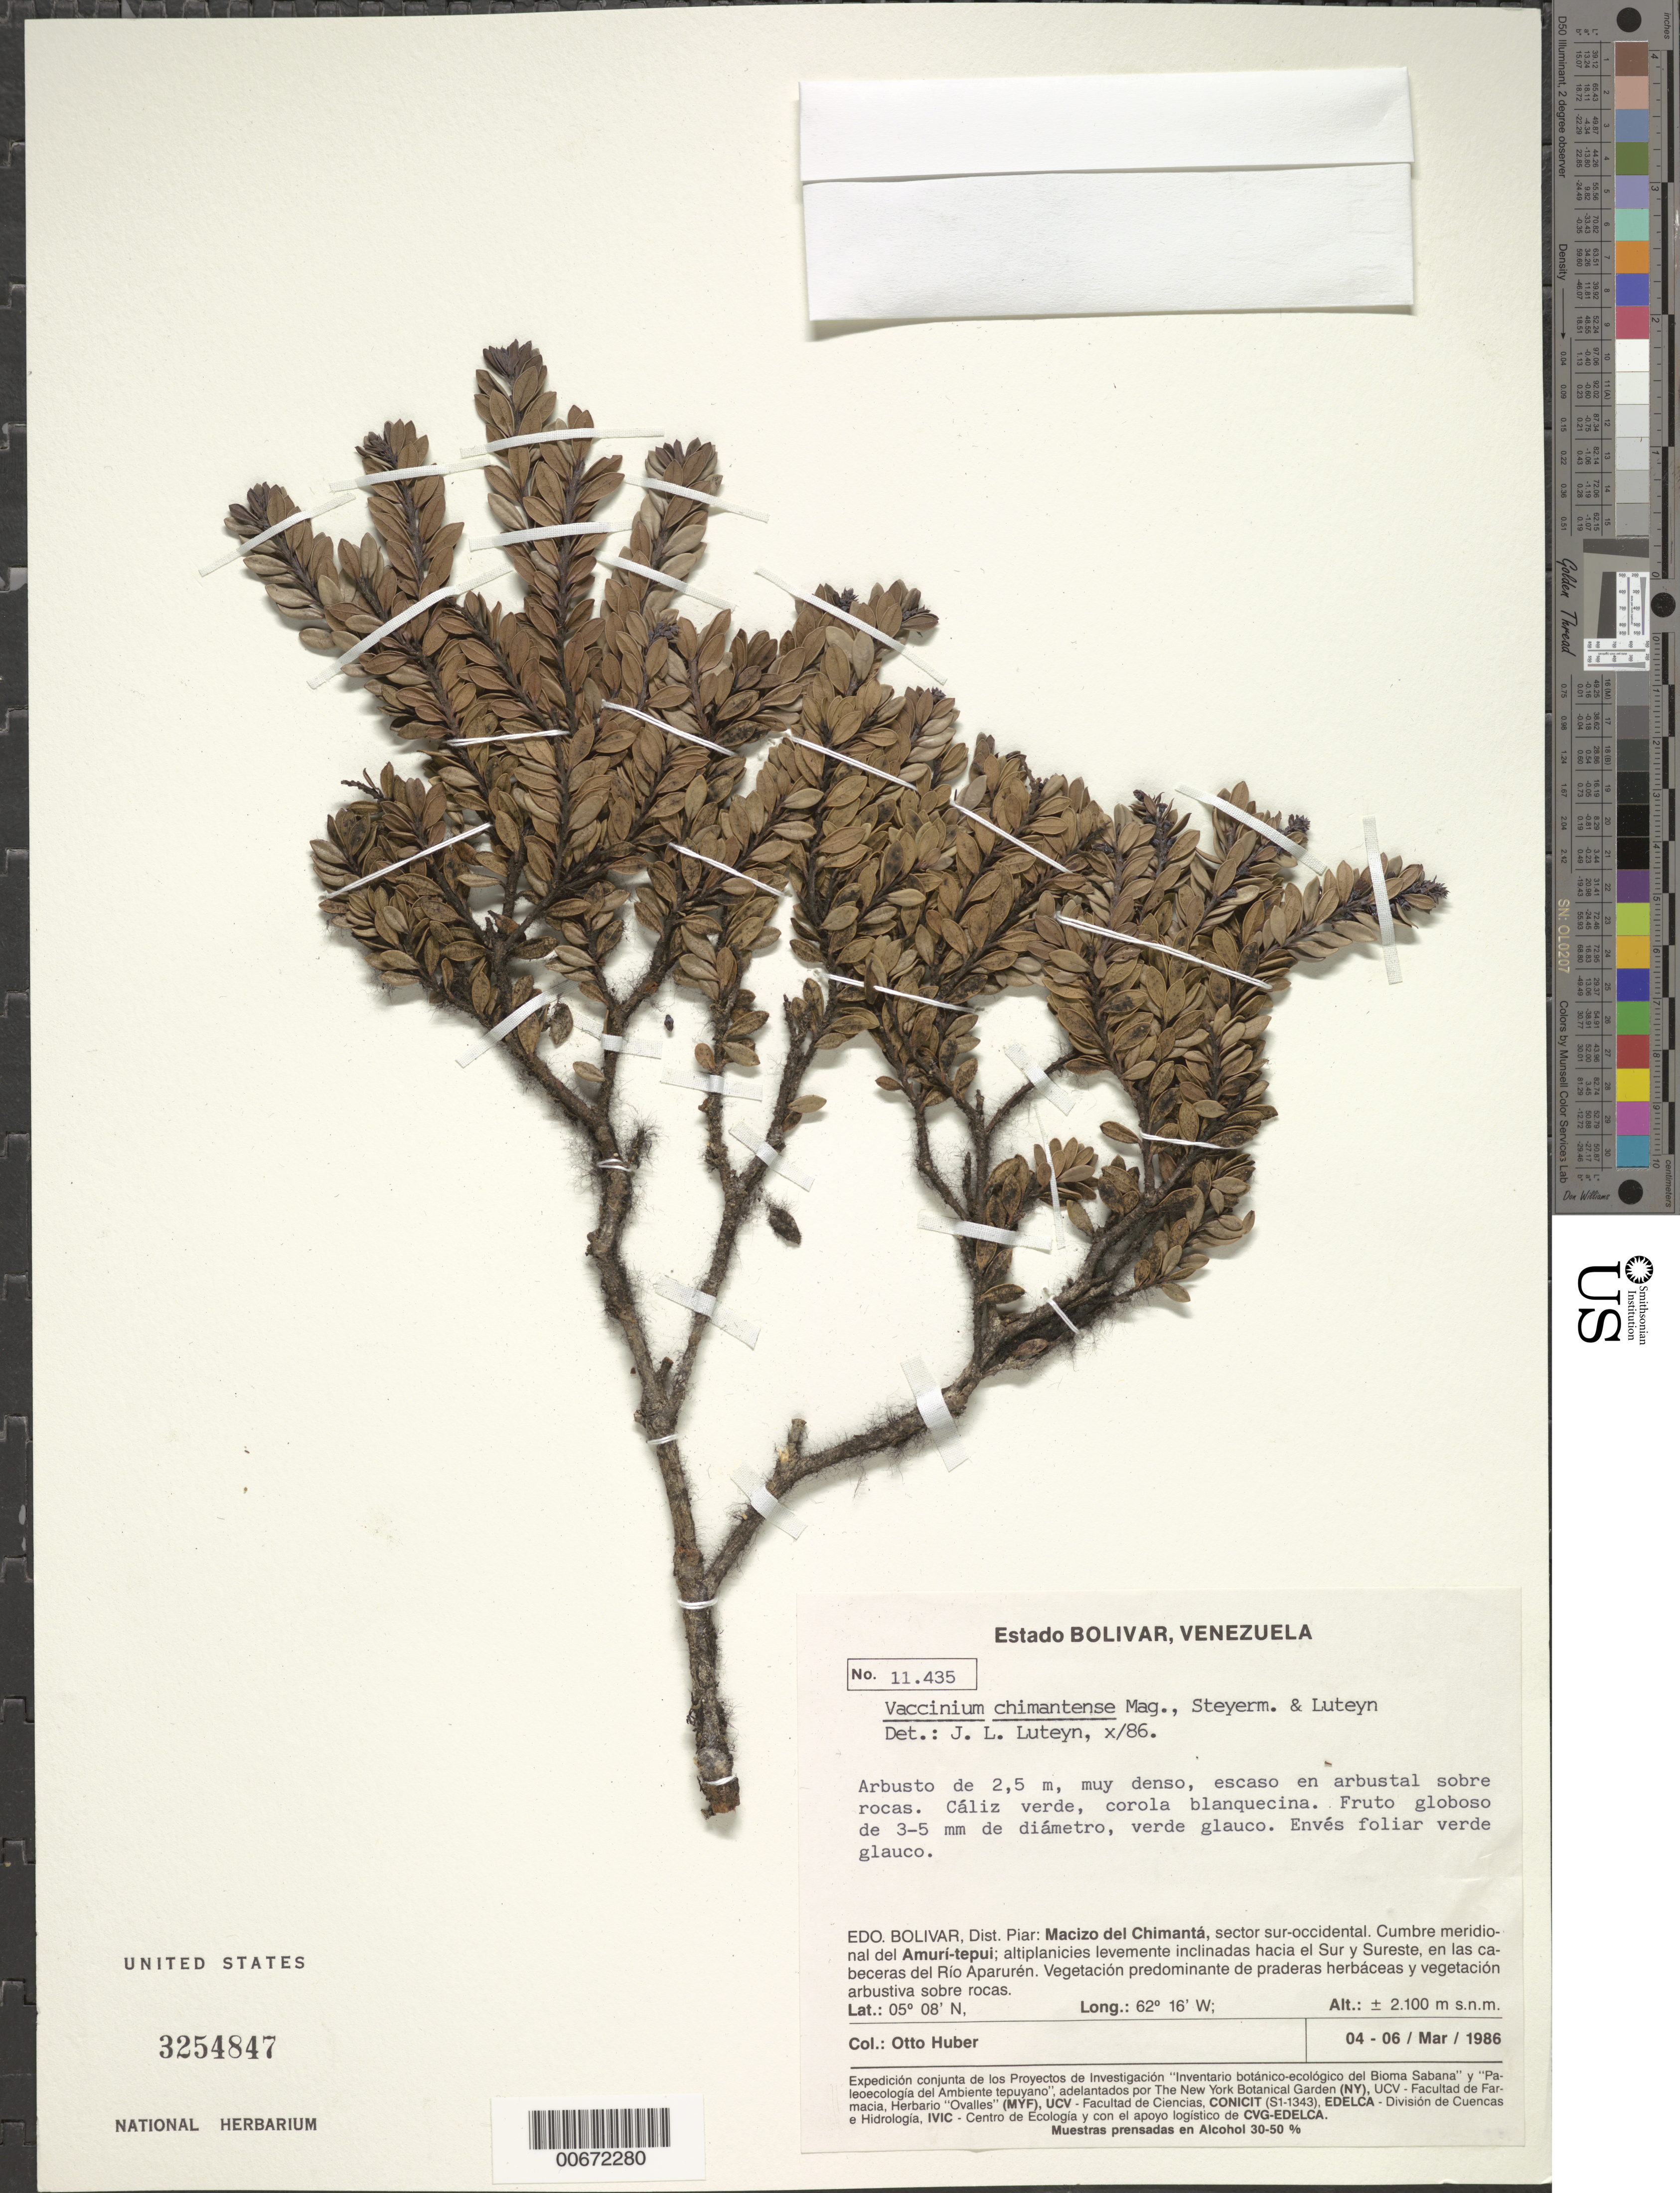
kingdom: Plantae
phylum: Tracheophyta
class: Magnoliopsida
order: Ericales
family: Ericaceae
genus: Vaccinium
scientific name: Vaccinium chimantense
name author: Maguire et al.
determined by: Luteyn, J. L.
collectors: O. Huber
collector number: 11435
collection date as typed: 4-Mar-86 to 6-Mar-86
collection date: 1986-03-04/1986-03-06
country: Venezuela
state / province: Bolívar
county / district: Piar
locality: Macizo del Chimantá, Apacará-tepuí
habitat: Praderas herbaceas y arbustiva sobre rocas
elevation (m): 2100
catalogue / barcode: US 3254847